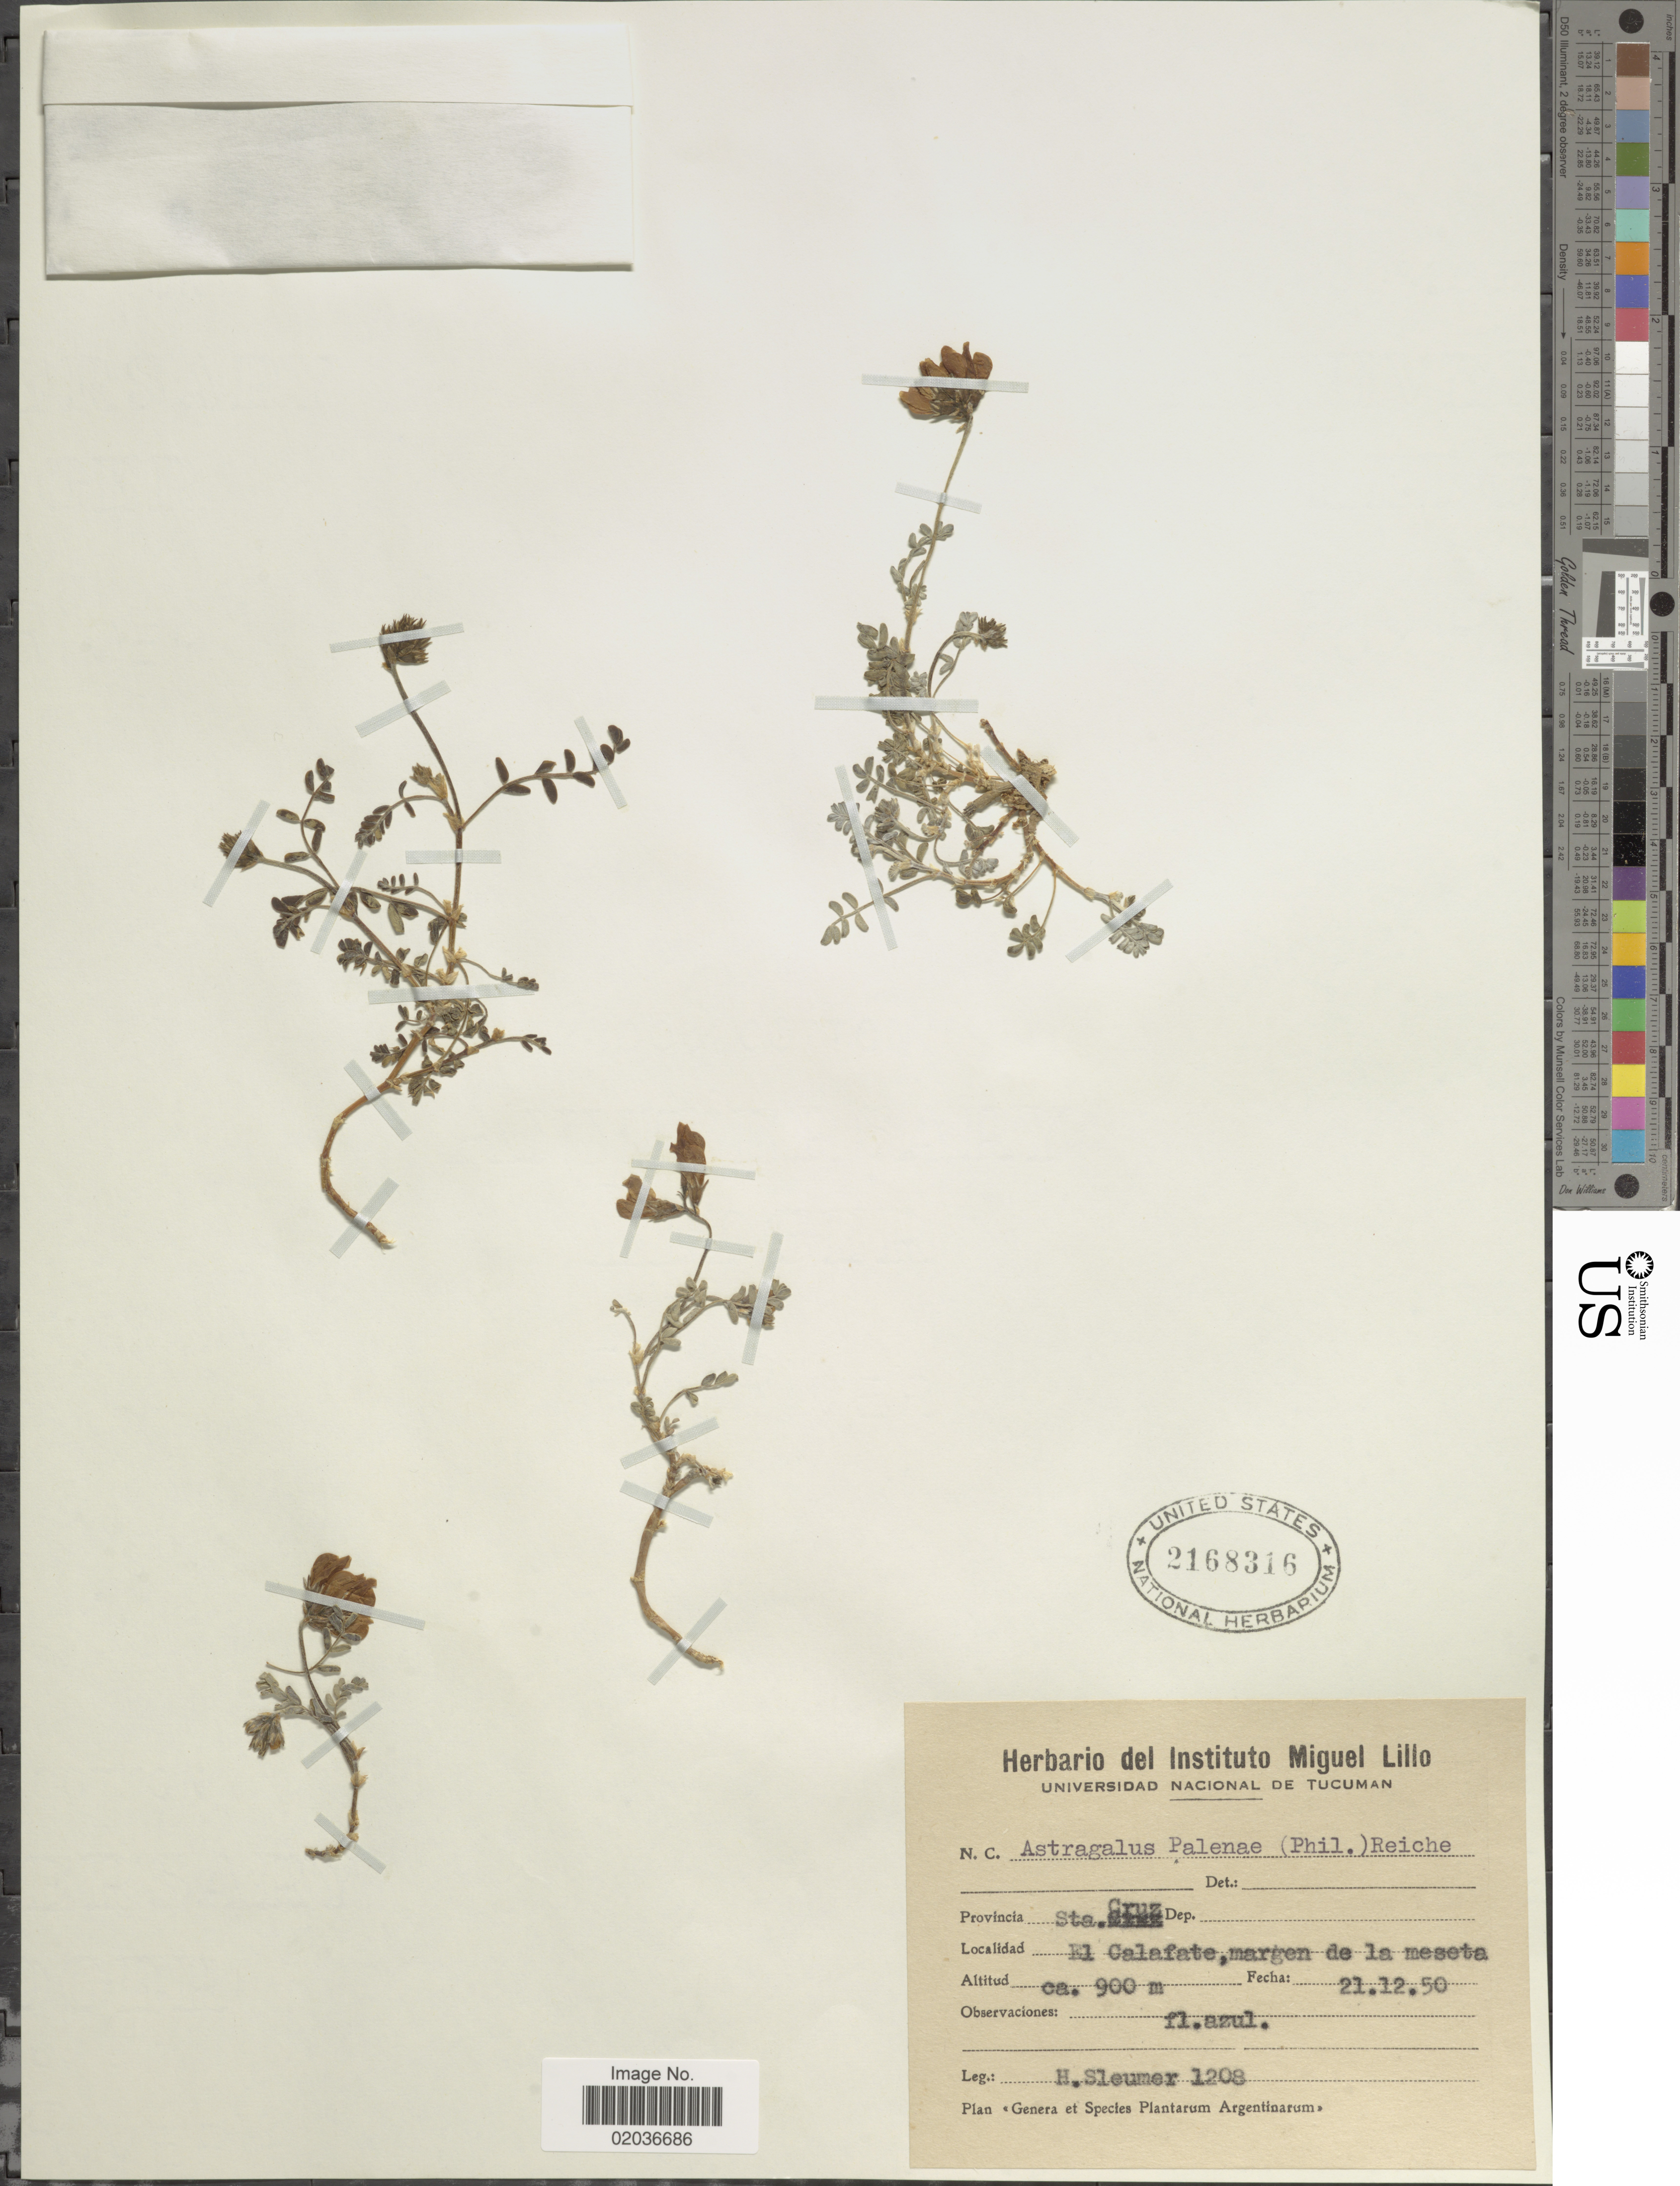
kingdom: Plantae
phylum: Tracheophyta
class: Magnoliopsida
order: Fabales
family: Fabaceae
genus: Astragalus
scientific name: Astragalus palenae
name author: (Phil.) Reiche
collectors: H. O. Sleumer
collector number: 1208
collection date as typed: Transcribed d/m/y: 21/12/50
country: Argentina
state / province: Santa Cruz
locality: El Calafate, margen de la meseta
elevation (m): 900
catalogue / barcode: US 2168316